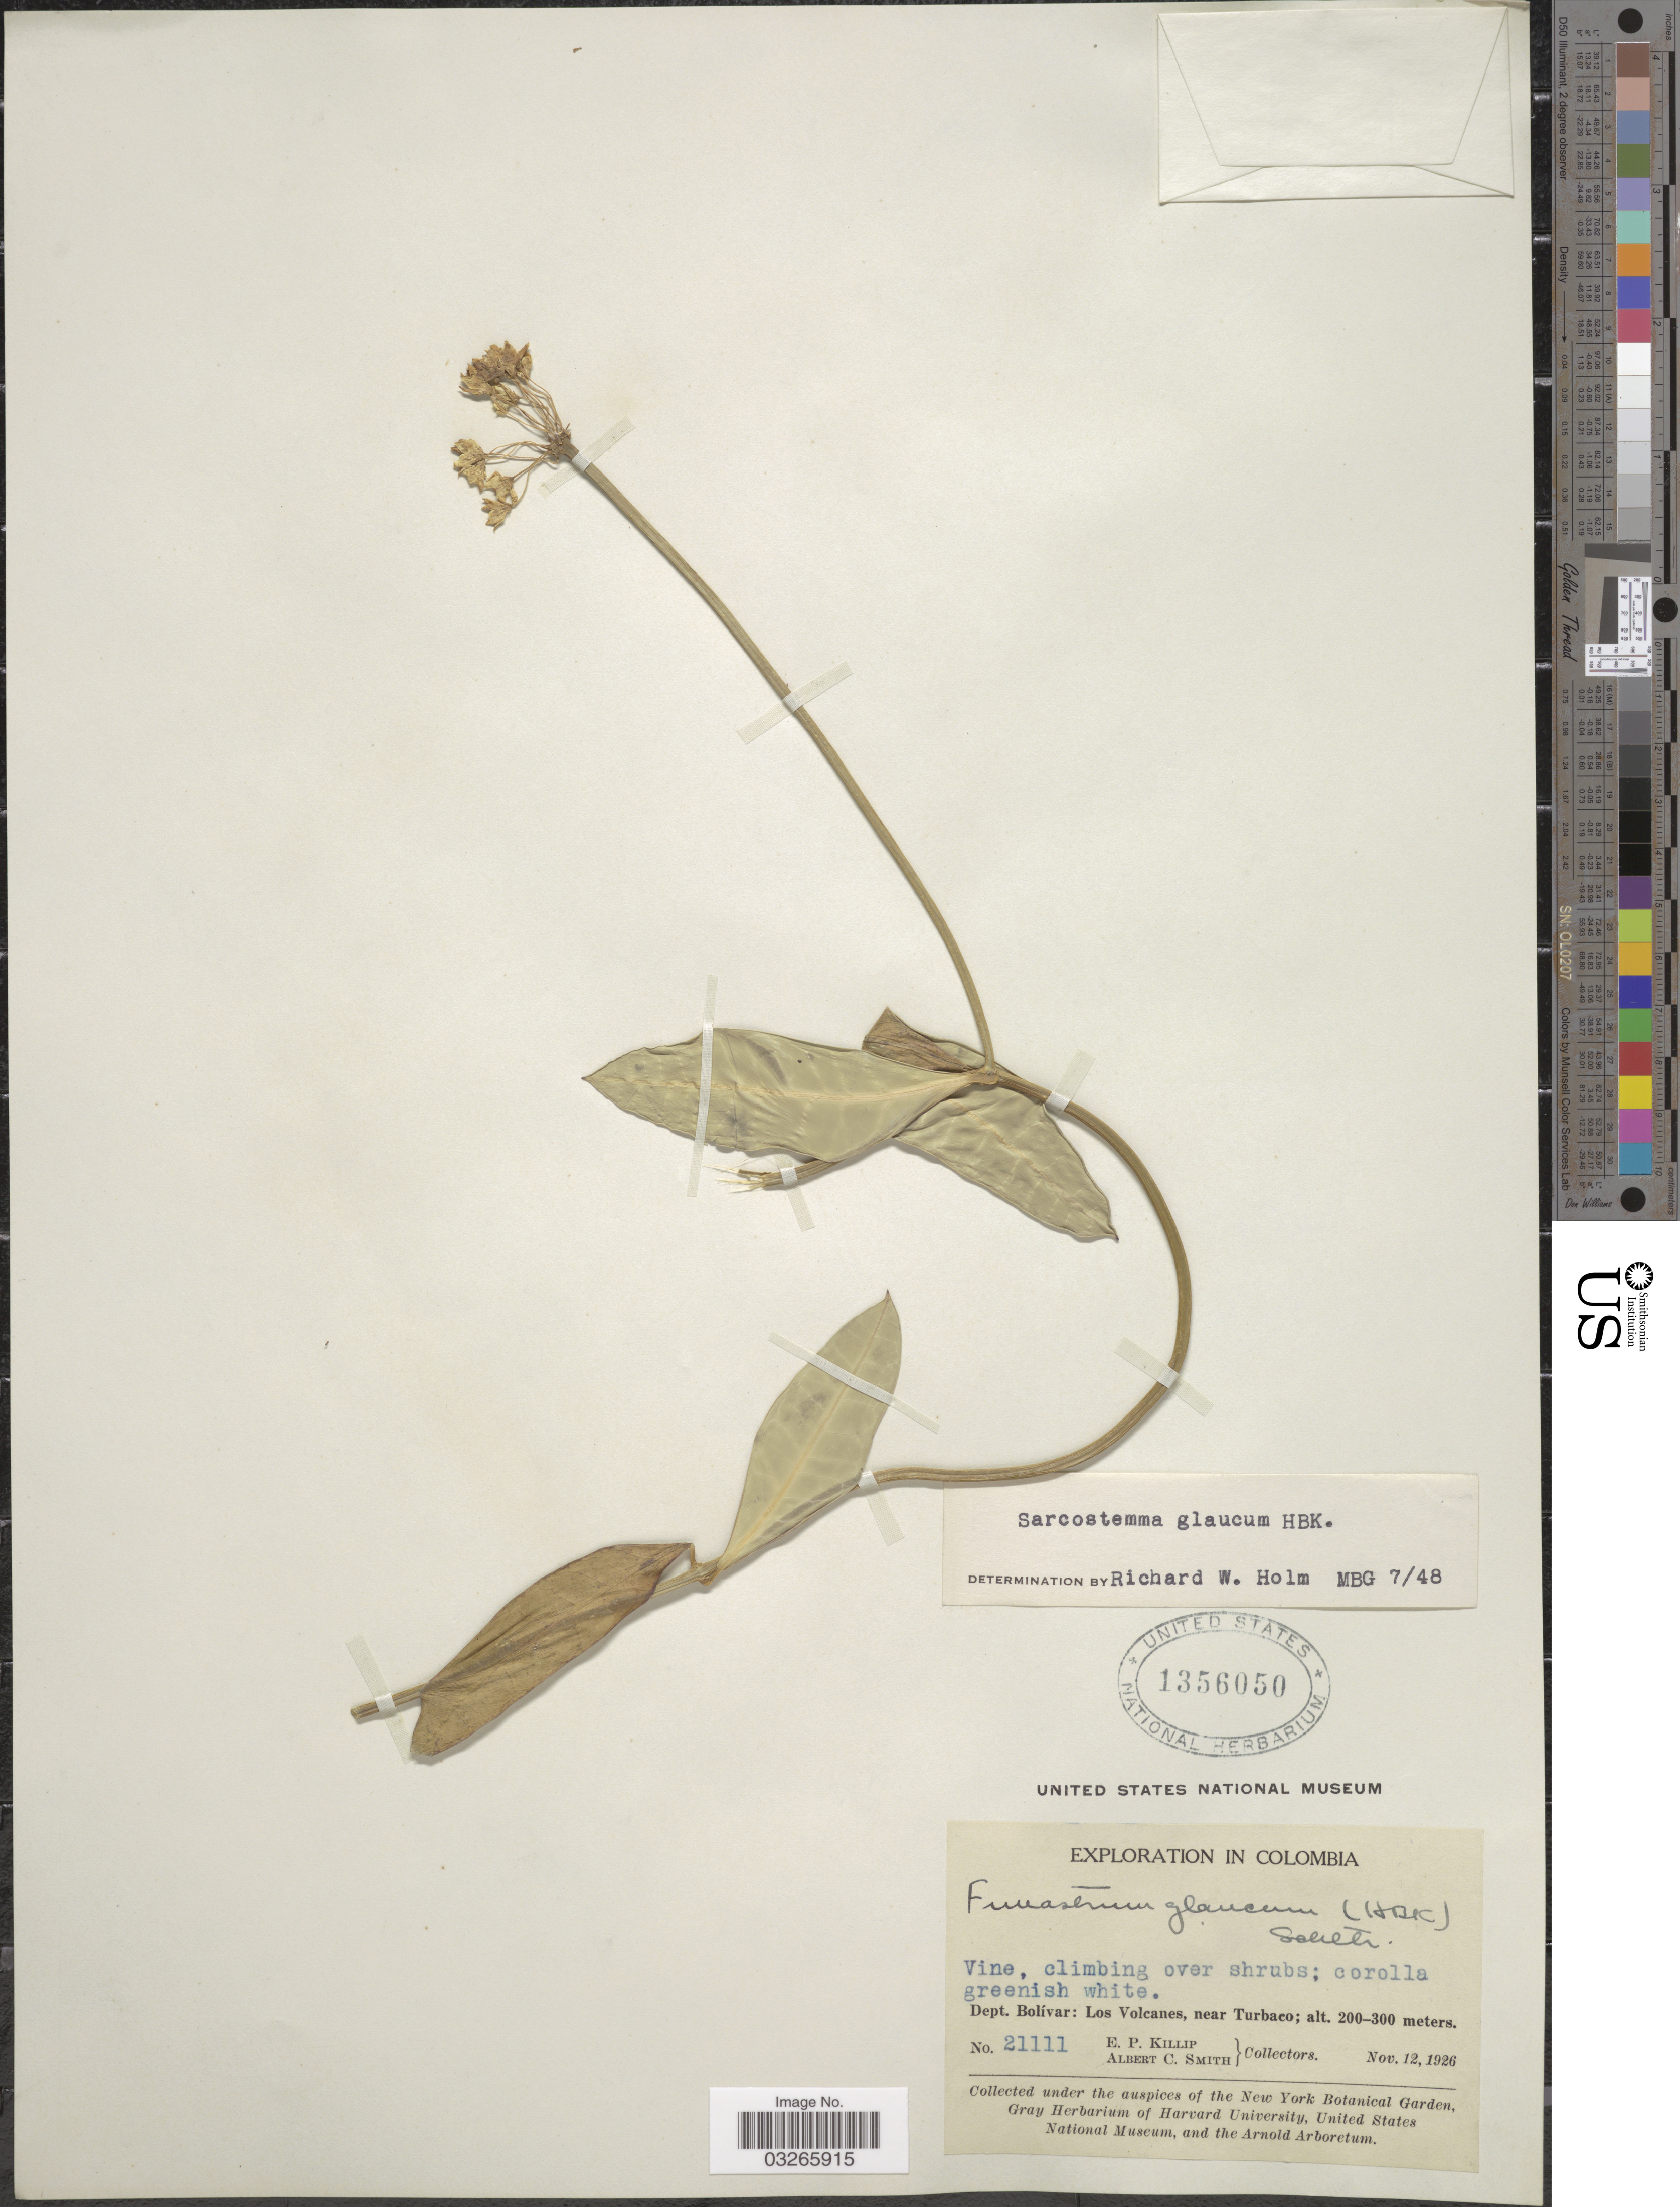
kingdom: Plantae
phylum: Tracheophyta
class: Magnoliopsida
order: Gentianales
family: Apocynaceae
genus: Sarcostemma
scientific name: Sarcostemma glaucum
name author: Kunth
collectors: E. P. Killip & A. C. Smith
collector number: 21111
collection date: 1926-11-12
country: Colombia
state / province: Bolívar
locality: Dept. Bolívar: Los Volcanes, near Turbaco.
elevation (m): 200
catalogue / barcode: US 1356050